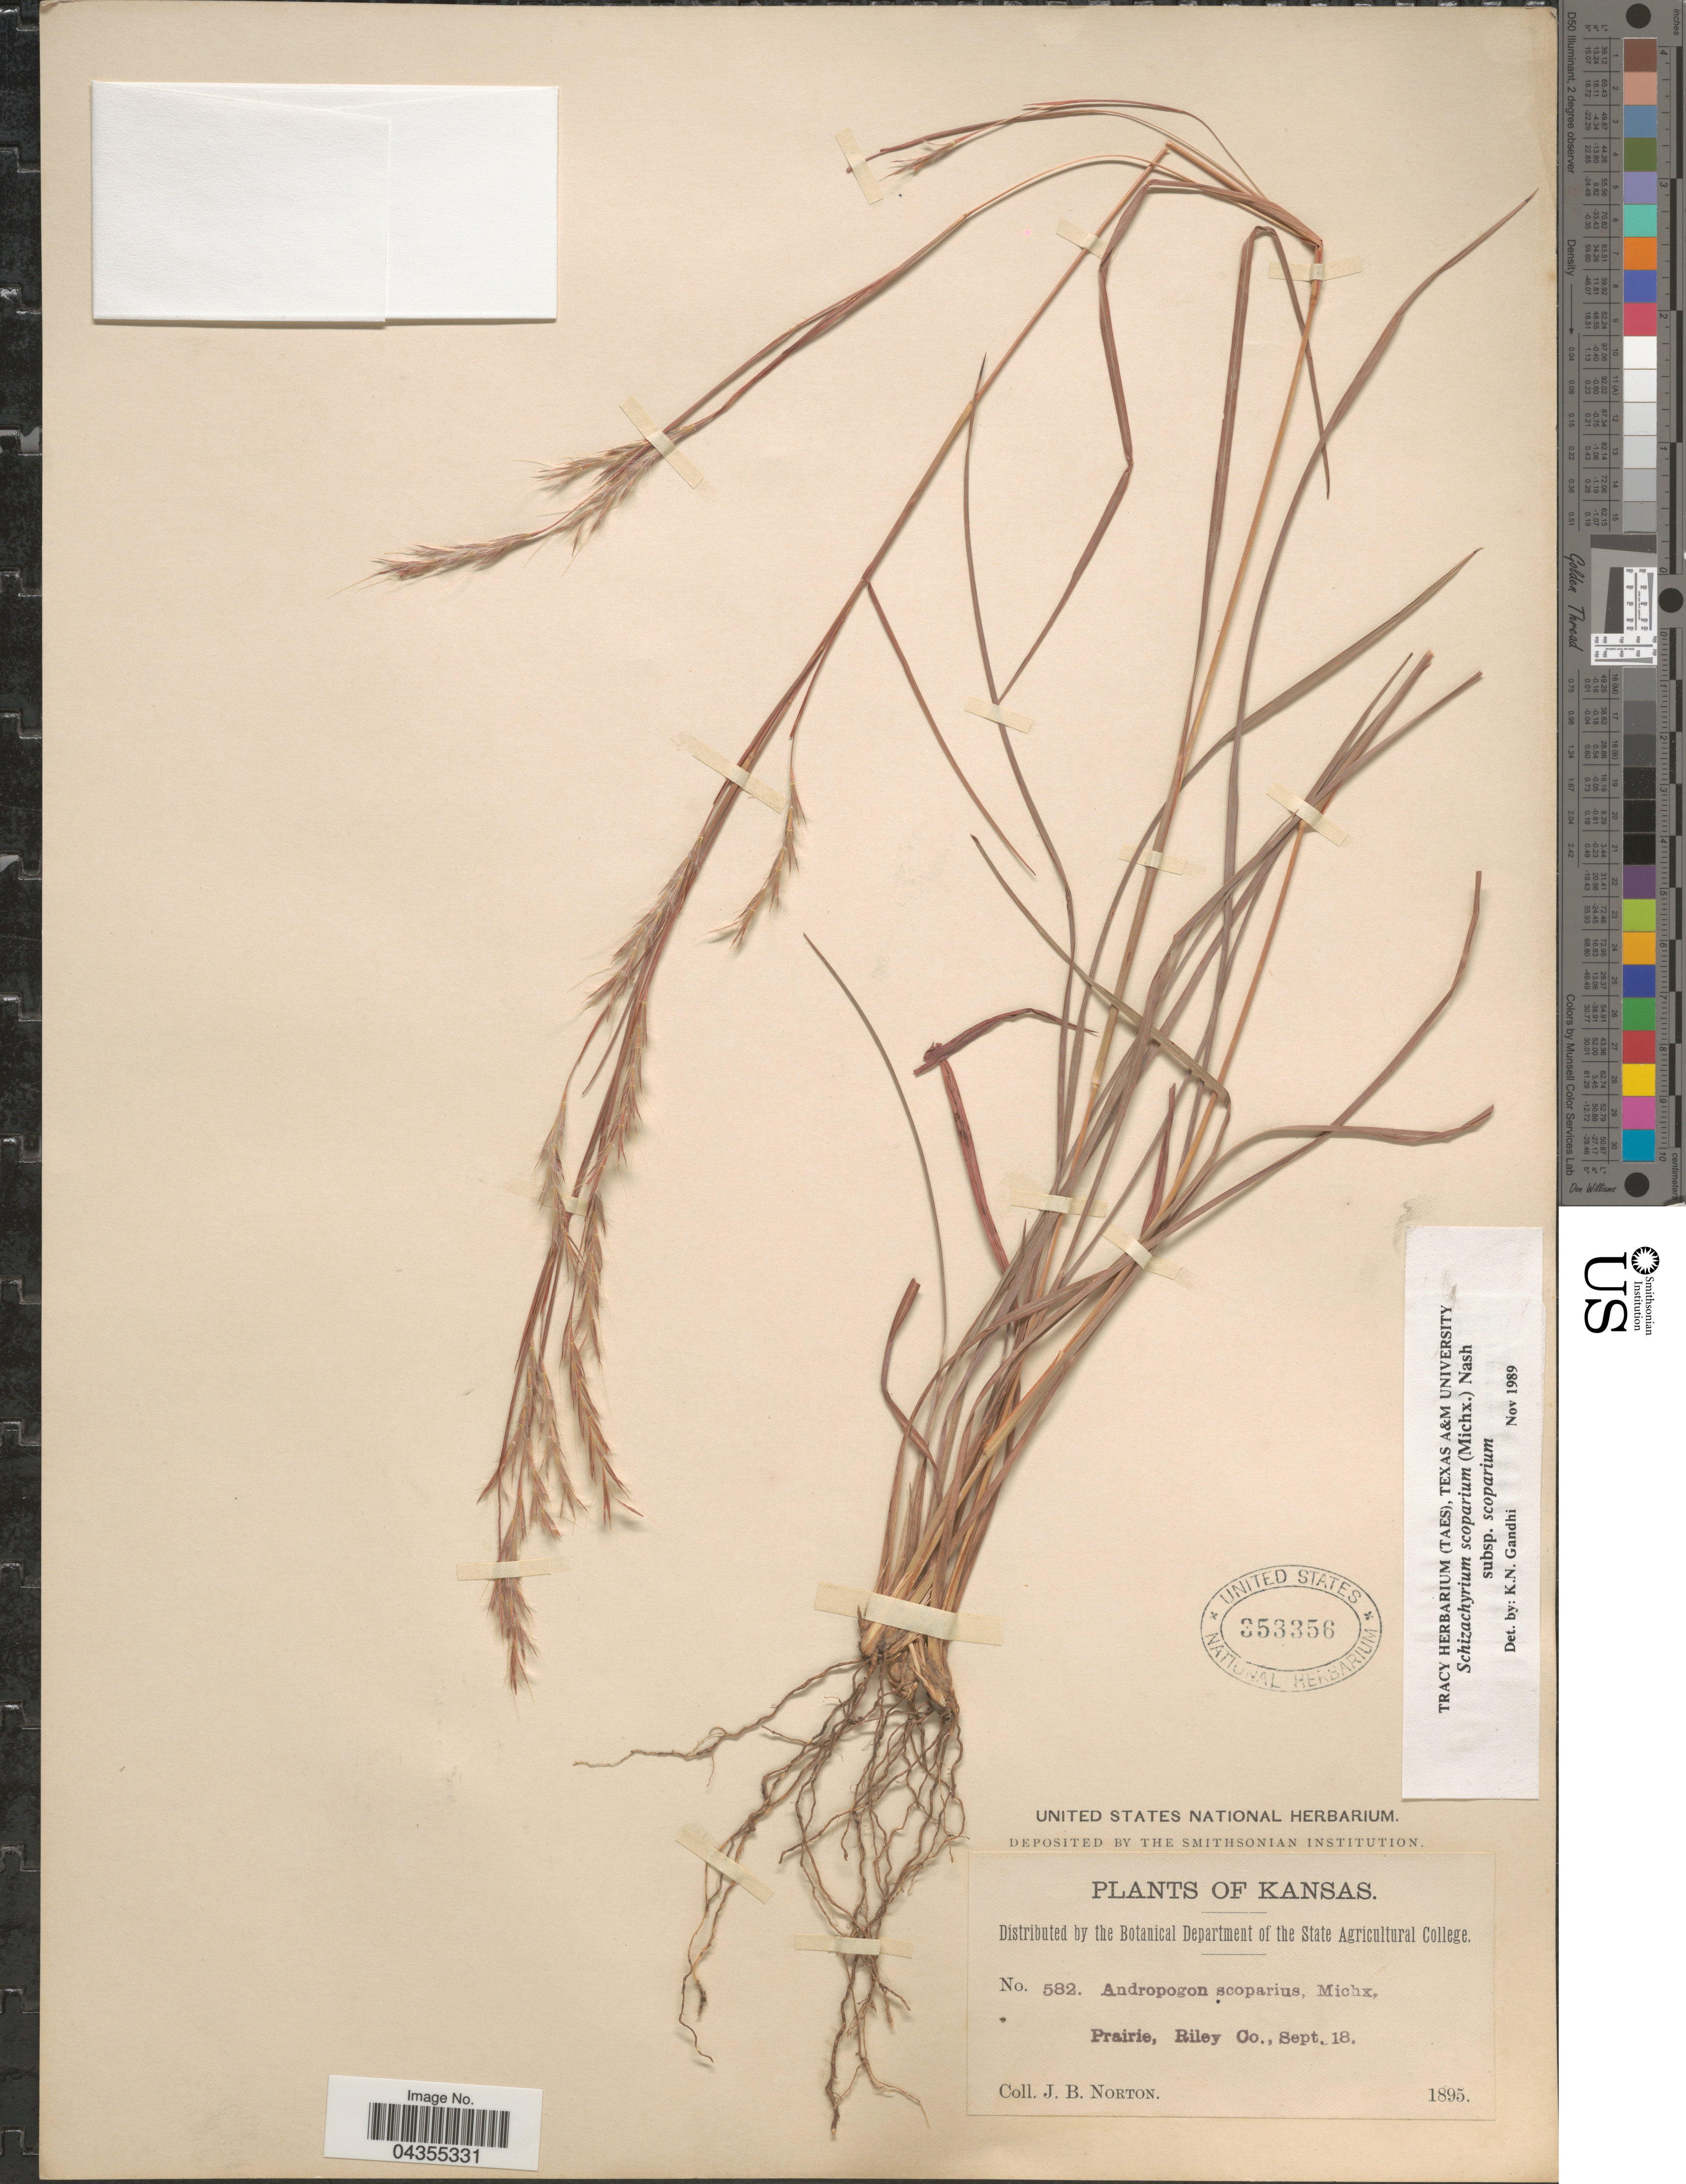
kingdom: Plantae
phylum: Tracheophyta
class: Liliopsida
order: Poales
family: Poaceae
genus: Schizachyrium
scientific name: Schizachyrium scoparium var. scoparium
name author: (Michx.) Nash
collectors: J. B. Norton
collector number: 582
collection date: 1895-09-18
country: United States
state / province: Kansas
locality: Prairie, Riley Co.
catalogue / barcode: US 353356